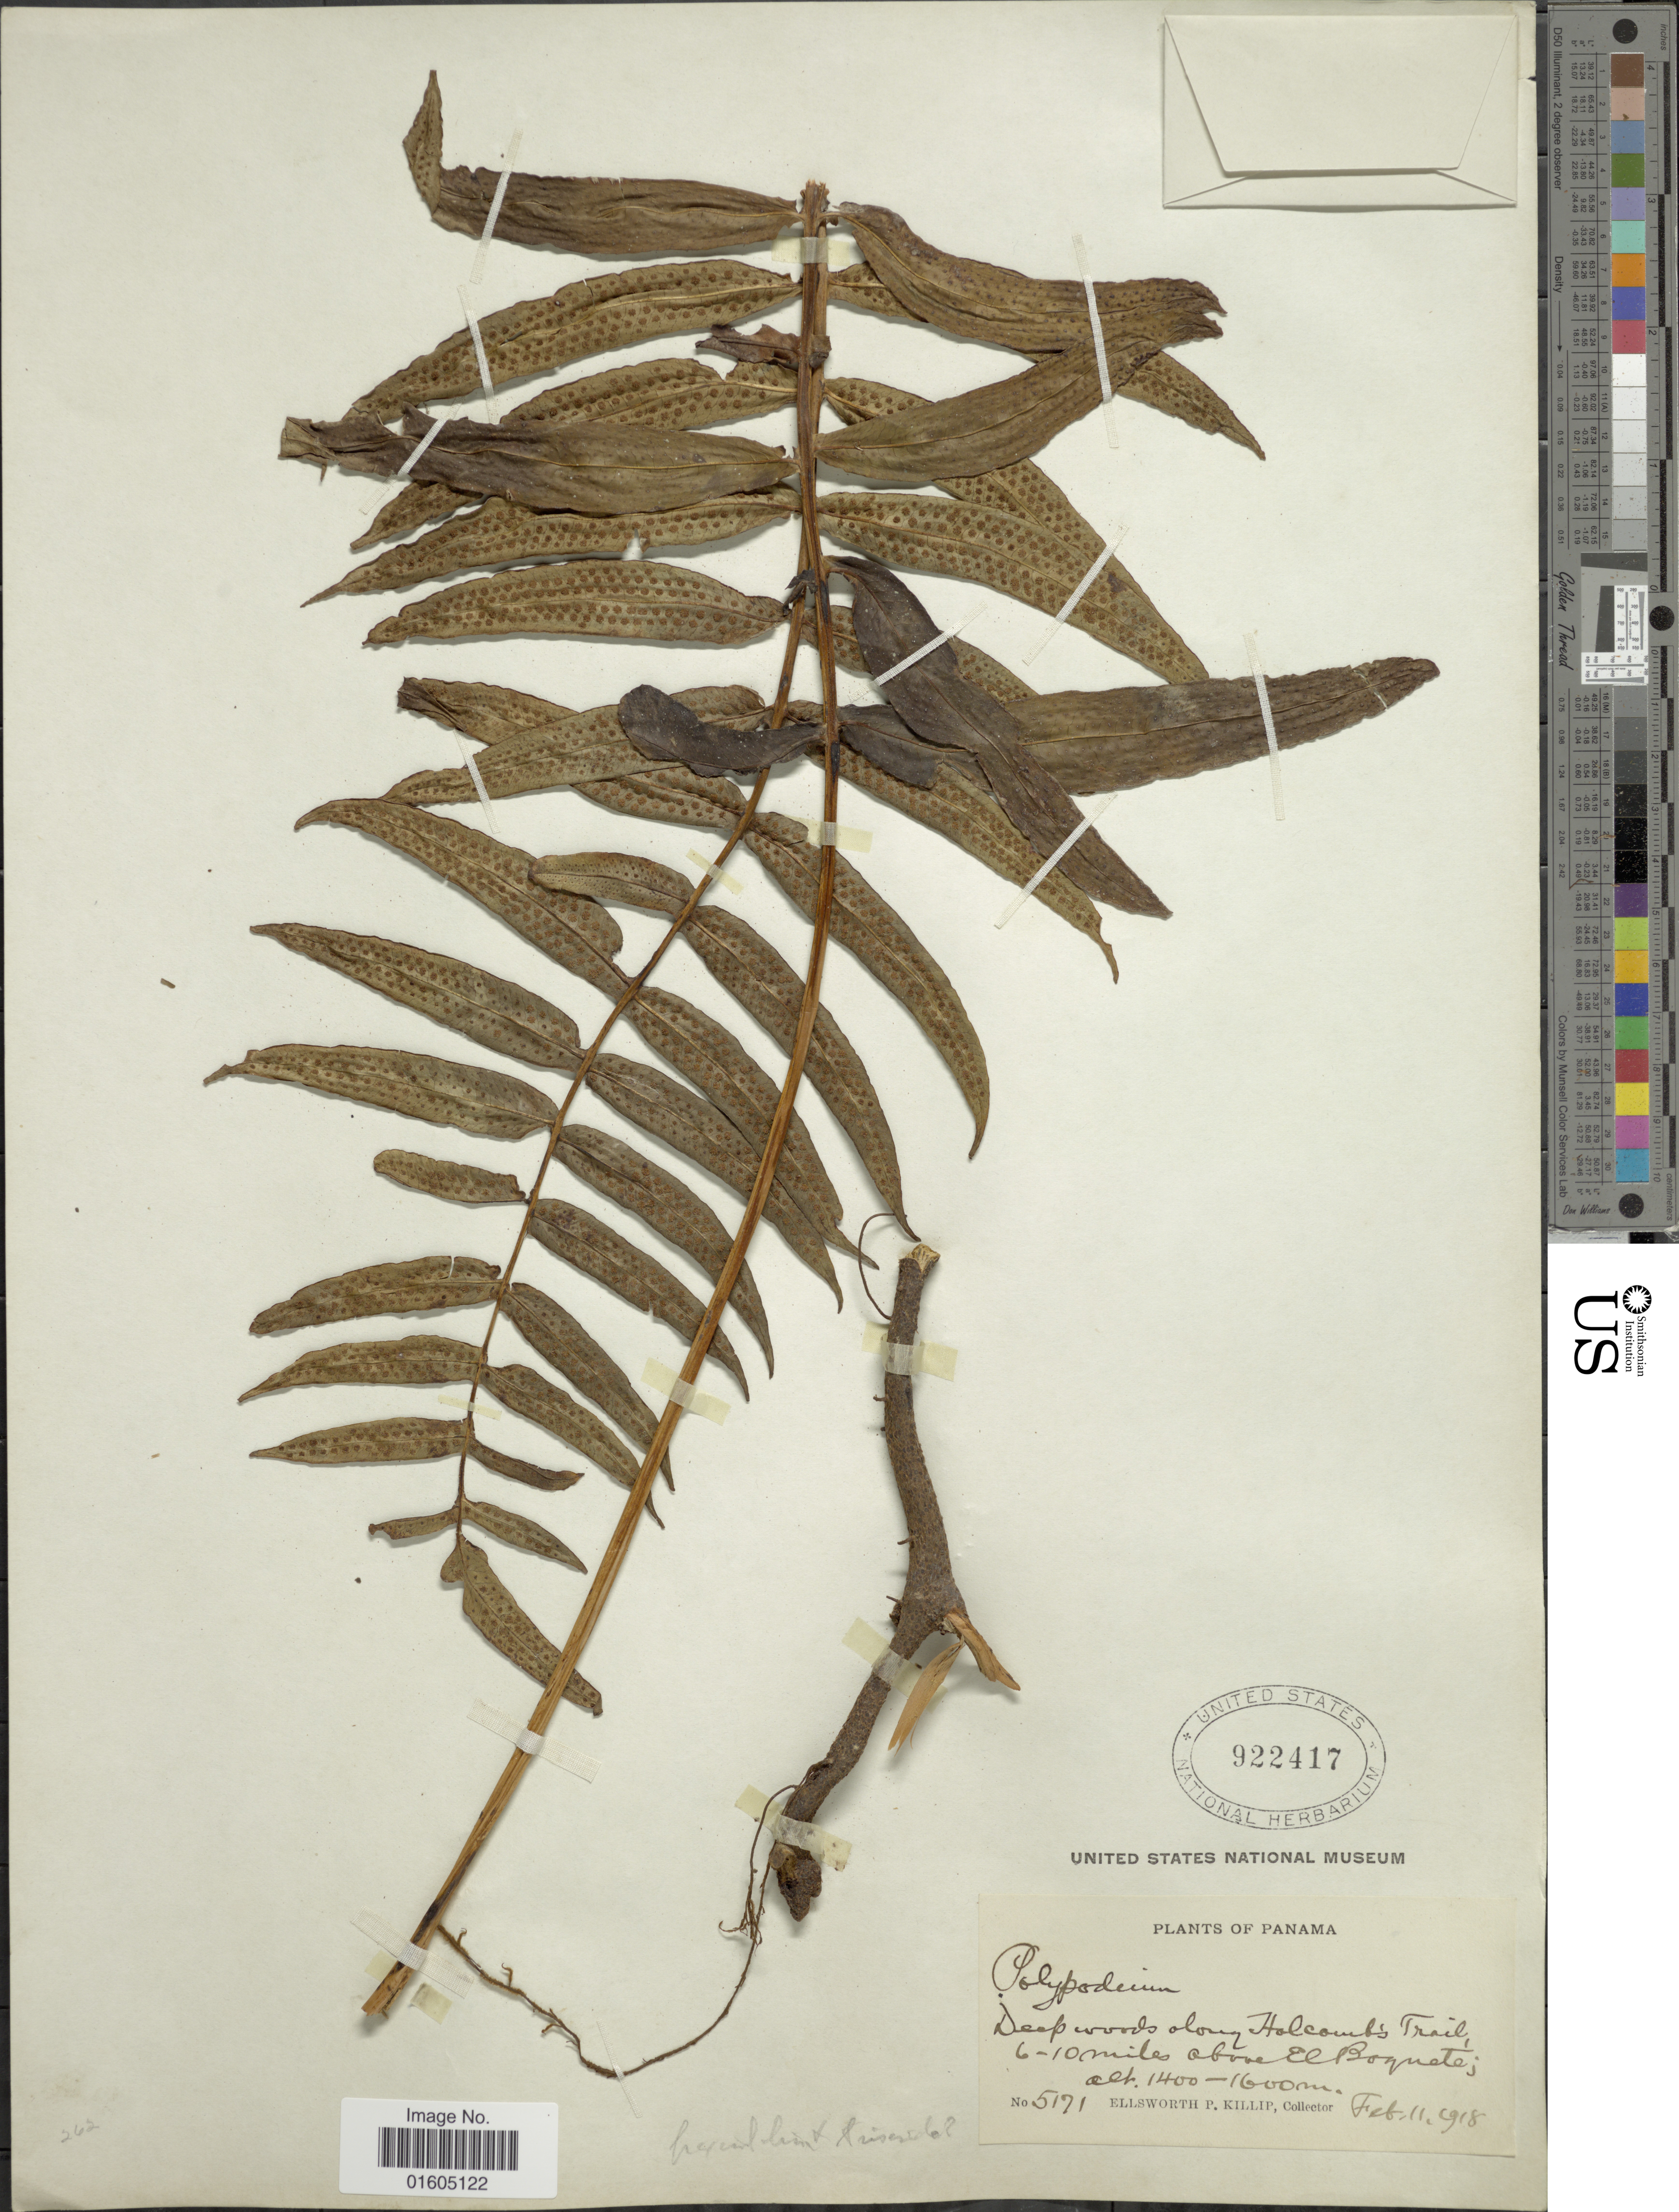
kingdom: Plantae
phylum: Tracheophyta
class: Polypodiopsida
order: Polypodiales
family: Polypodiaceae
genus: Serpocaulon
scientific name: Serpocaulon fraxinifolium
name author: (Jacq.) A.R. Sm.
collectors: E. P. Killip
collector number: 5171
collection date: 1918-02-11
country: Panama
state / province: Chiriqui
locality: Deep woods along Holcomb's Trail 6-10 miles above El Boquete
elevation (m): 1400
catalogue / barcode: US 922417